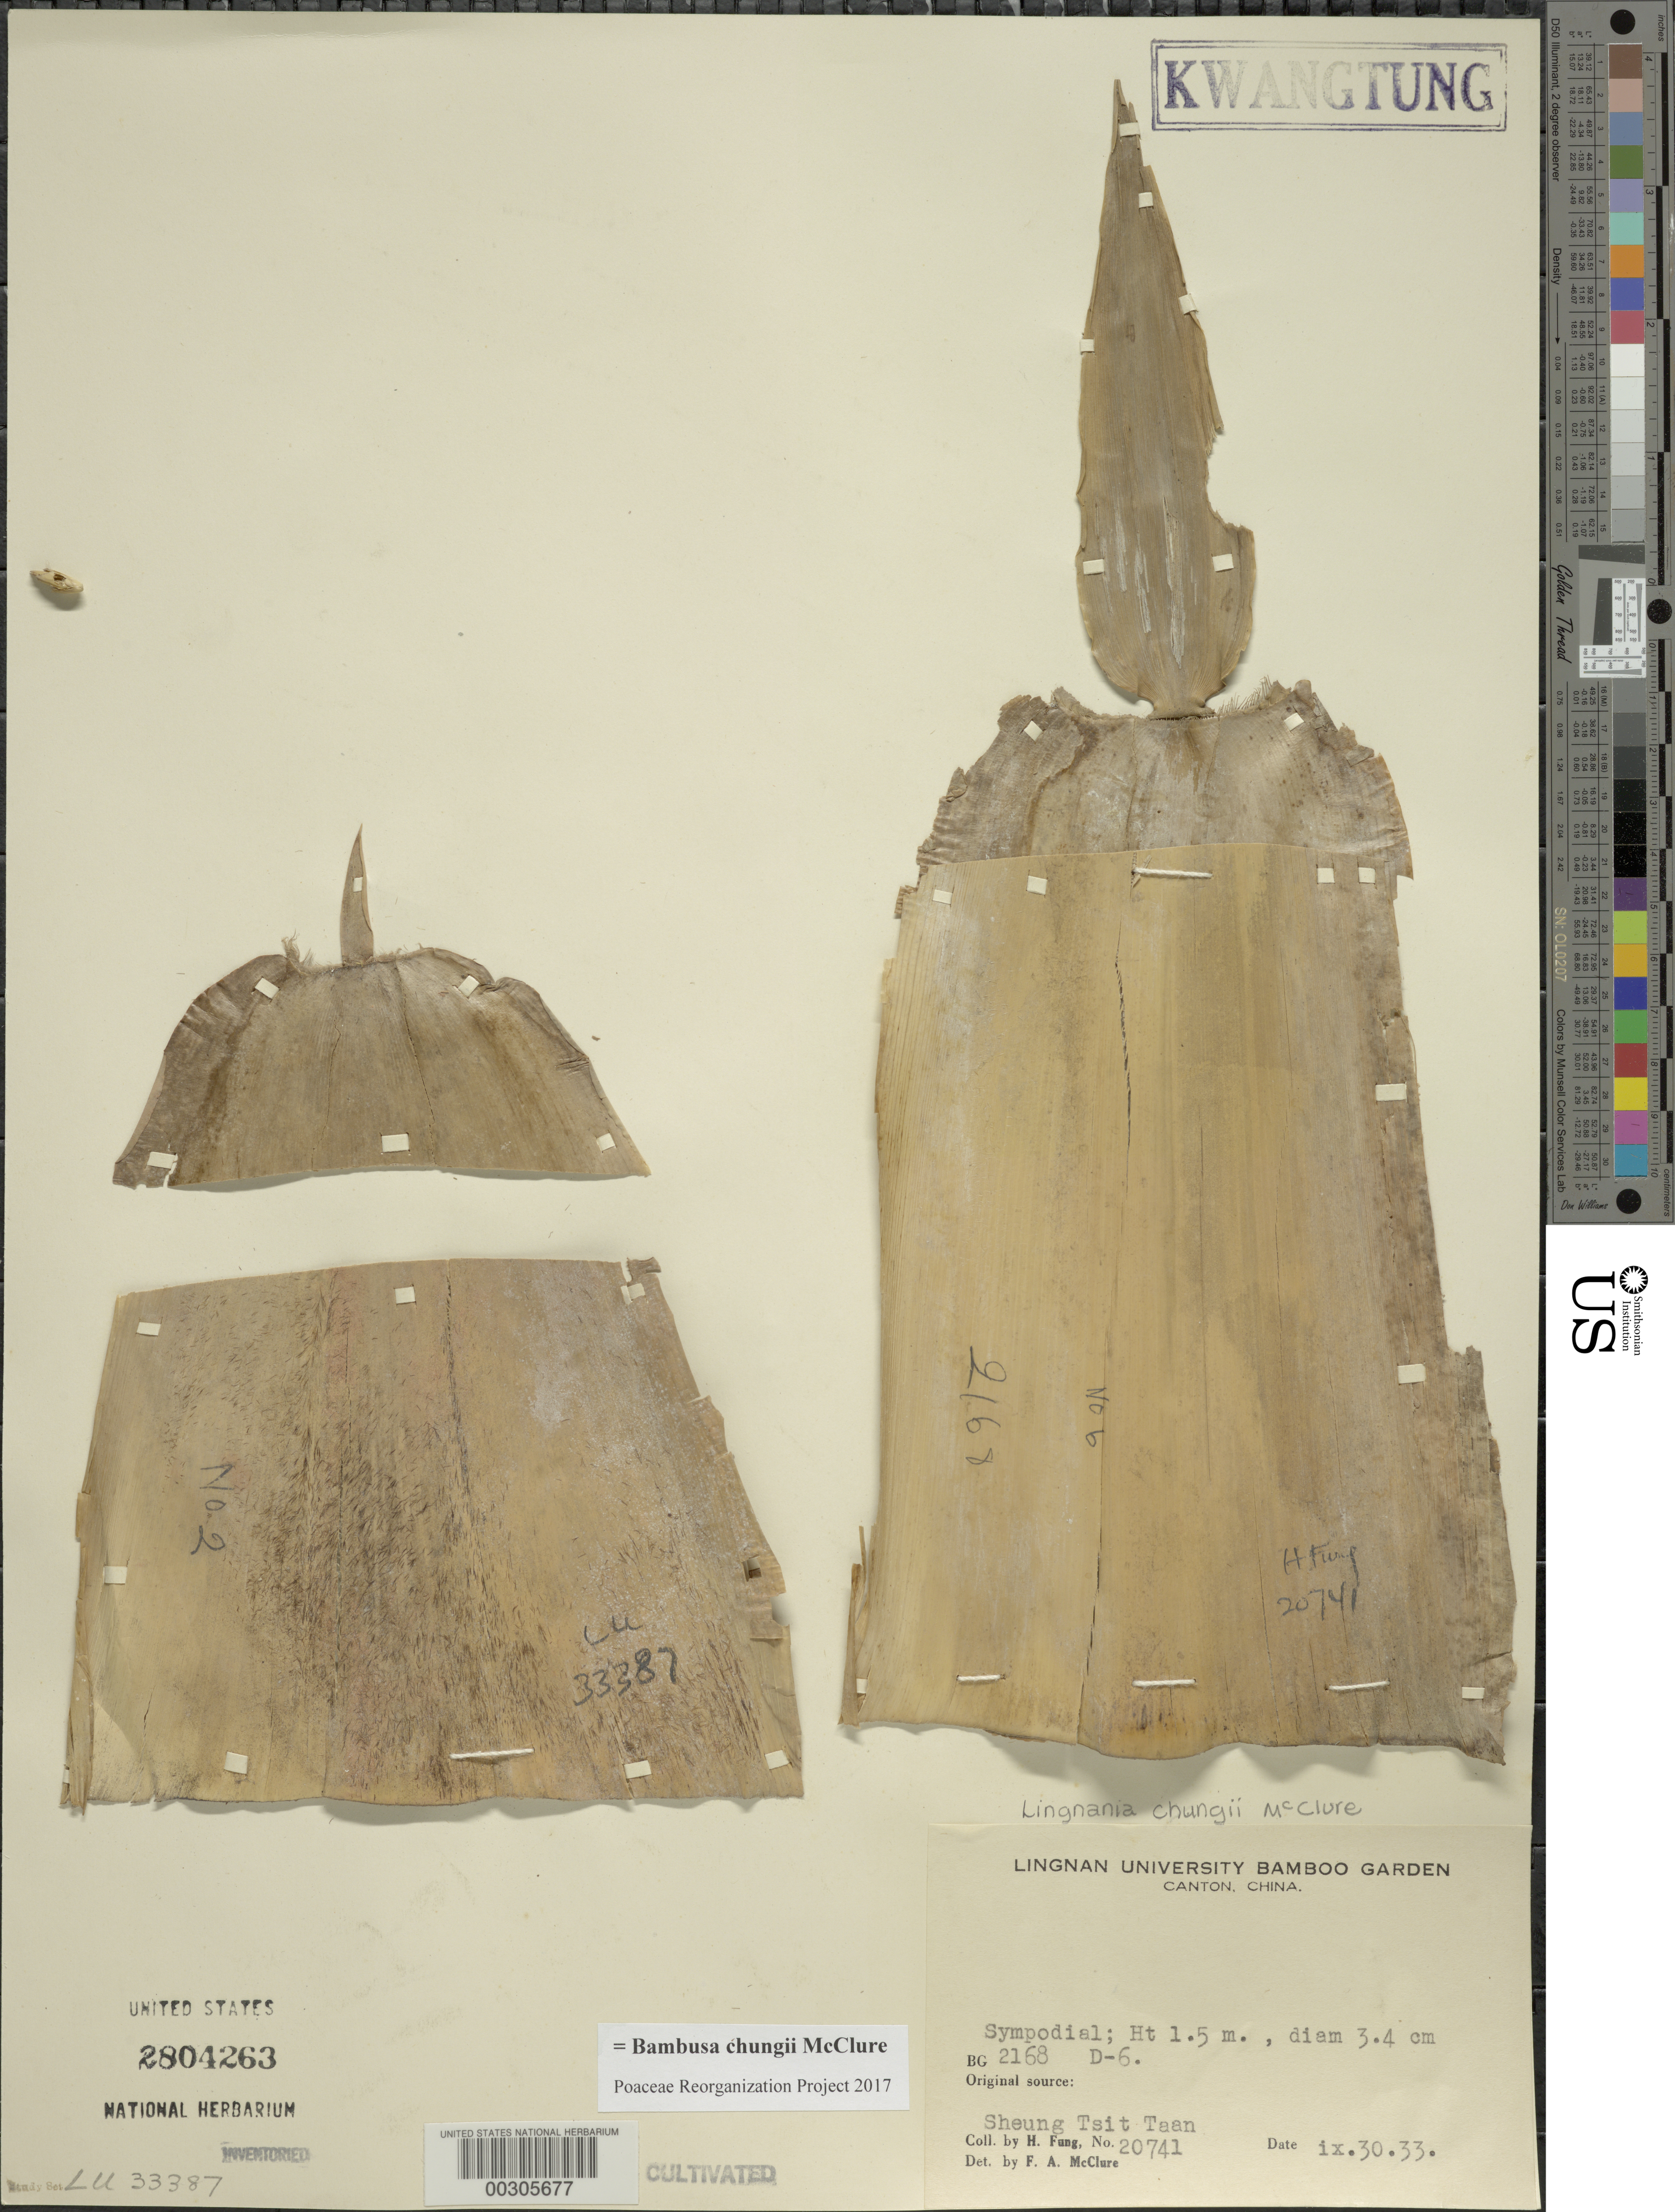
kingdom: Plantae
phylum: Tracheophyta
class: Liliopsida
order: Poales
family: Poaceae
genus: Bambusa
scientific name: Bambusa chungii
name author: McClure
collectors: H. L. Fung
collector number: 20741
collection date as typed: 30 Sep 1933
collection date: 1933-09-30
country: China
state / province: Guangdong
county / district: Guangzhou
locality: Lingnan univ. bg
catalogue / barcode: US 2804263